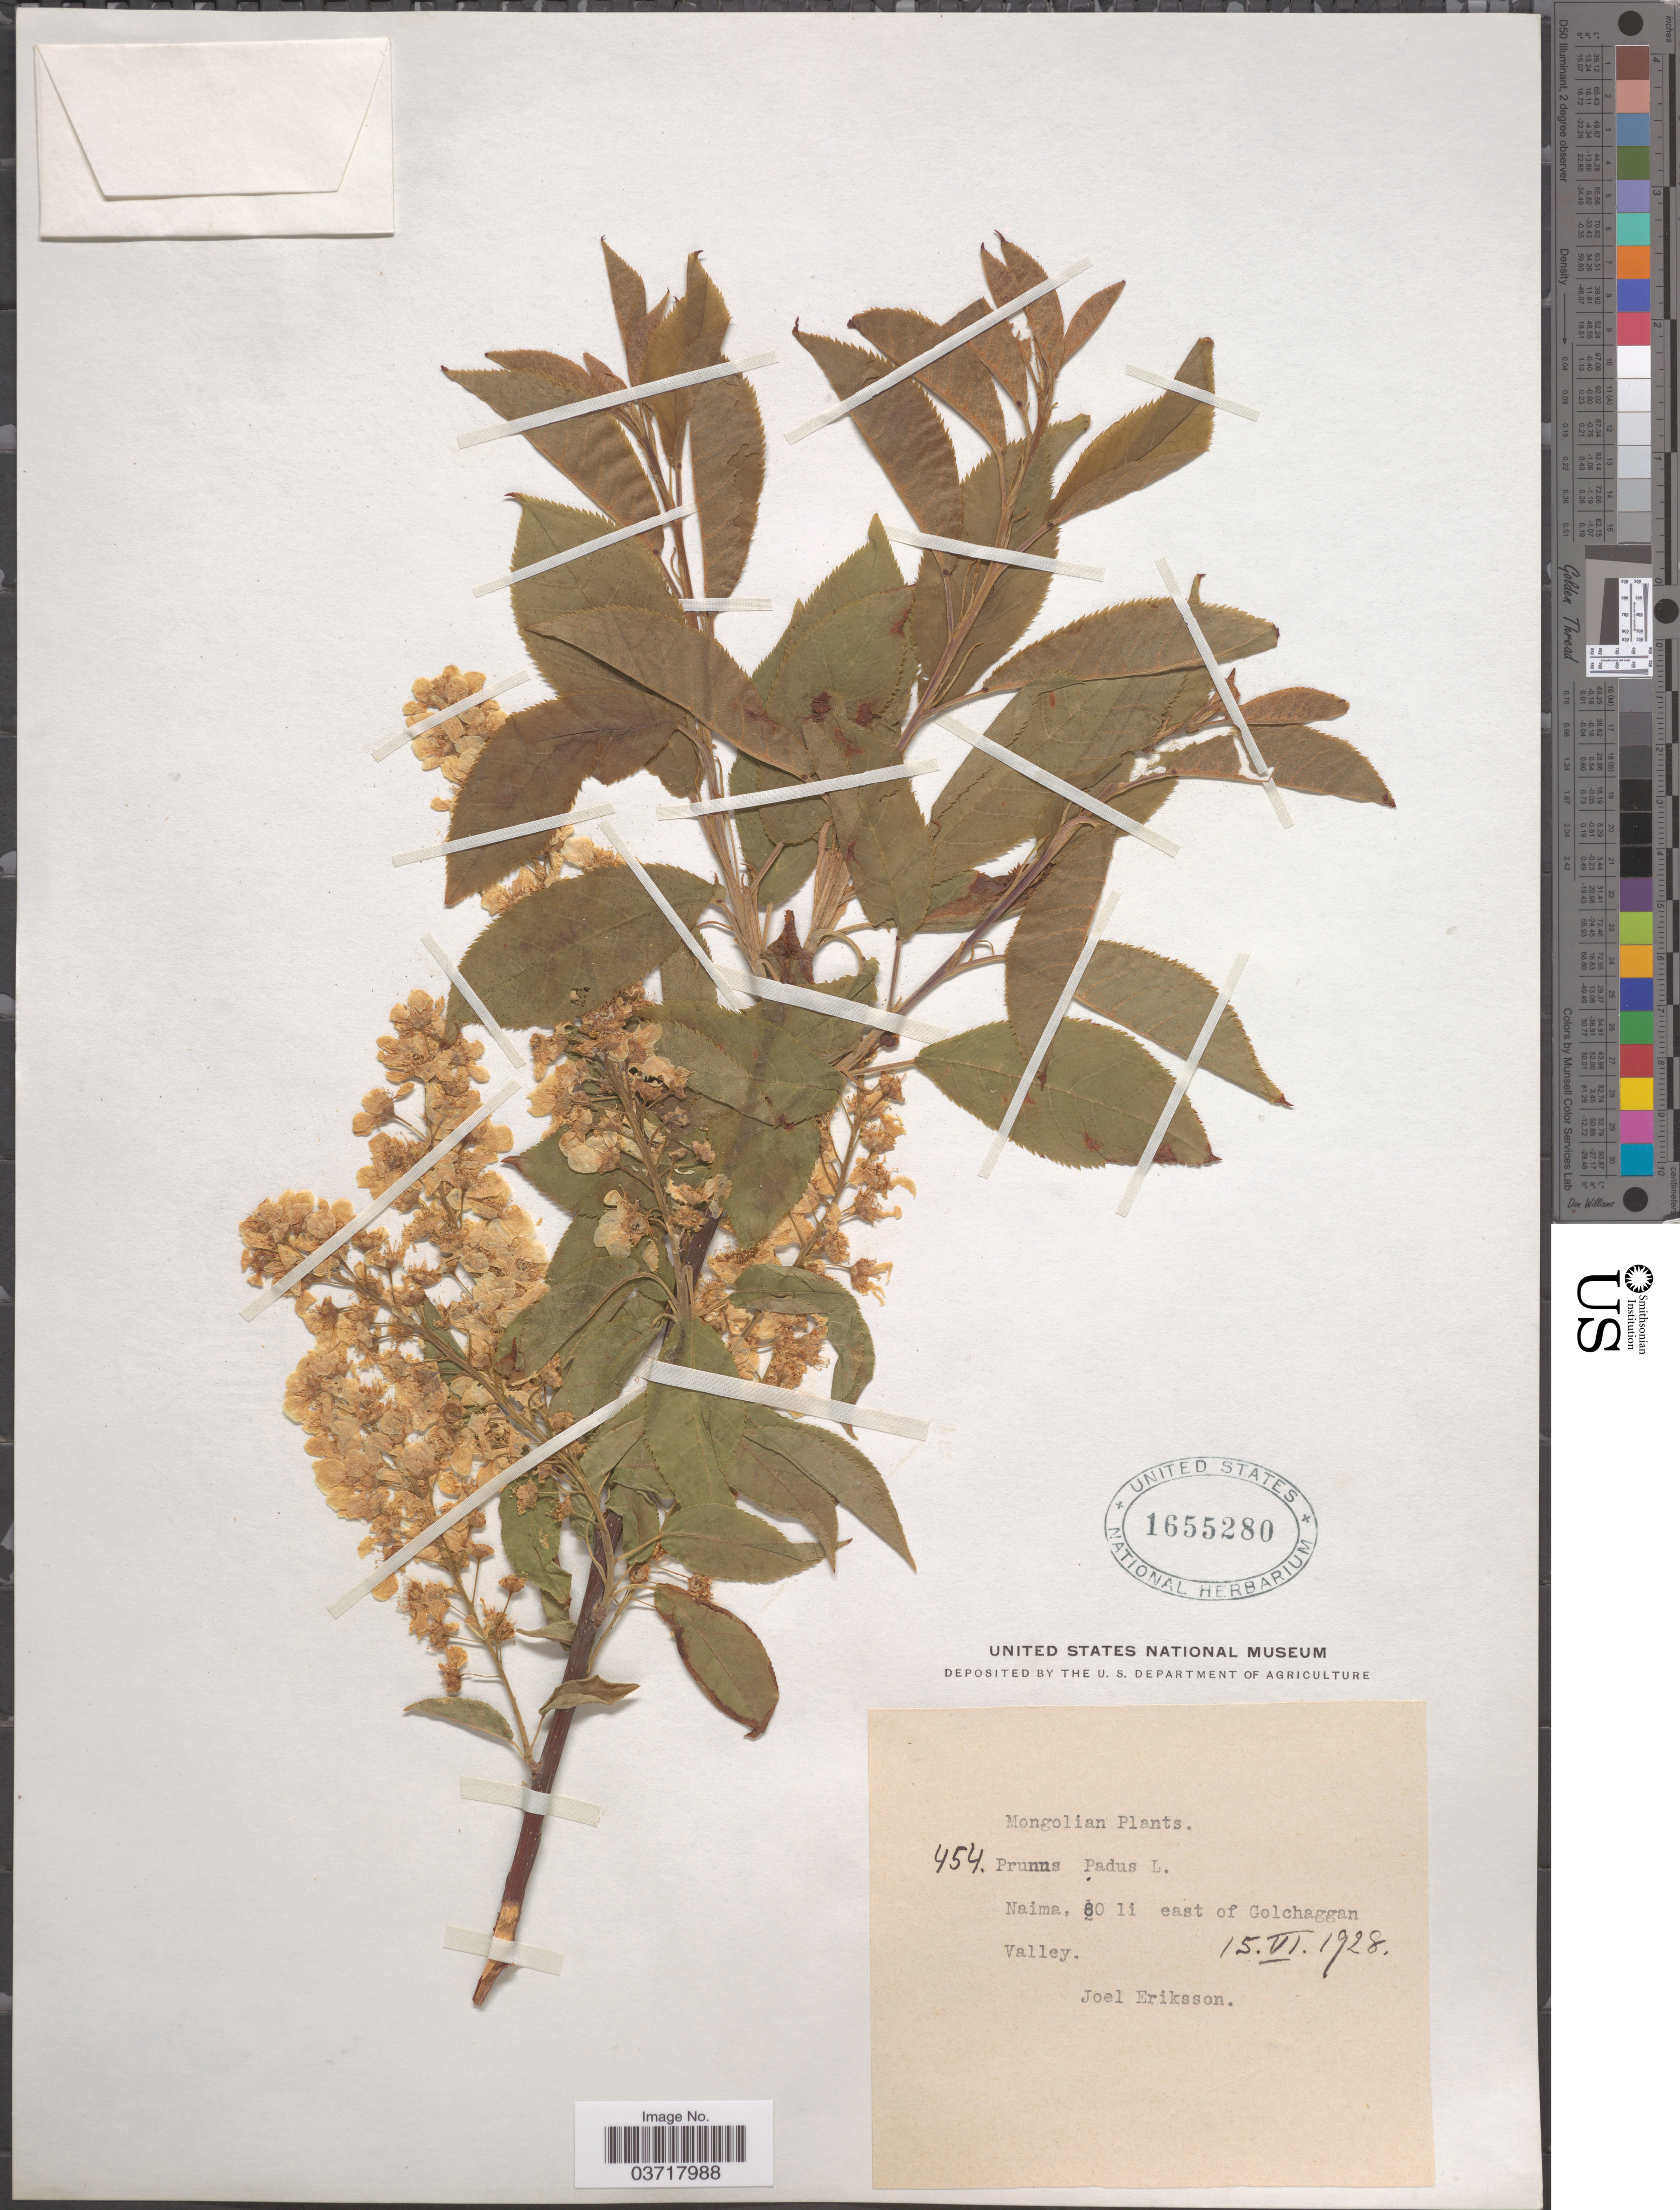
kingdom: Plantae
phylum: Tracheophyta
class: Magnoliopsida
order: Rosales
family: Rosaceae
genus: Prunus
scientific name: Prunus padus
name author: L.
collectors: J. Eriksson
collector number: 454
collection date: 1928-06-15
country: Mongolia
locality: Naima, 80 li east of Golchaggan Valley.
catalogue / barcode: US 1655280